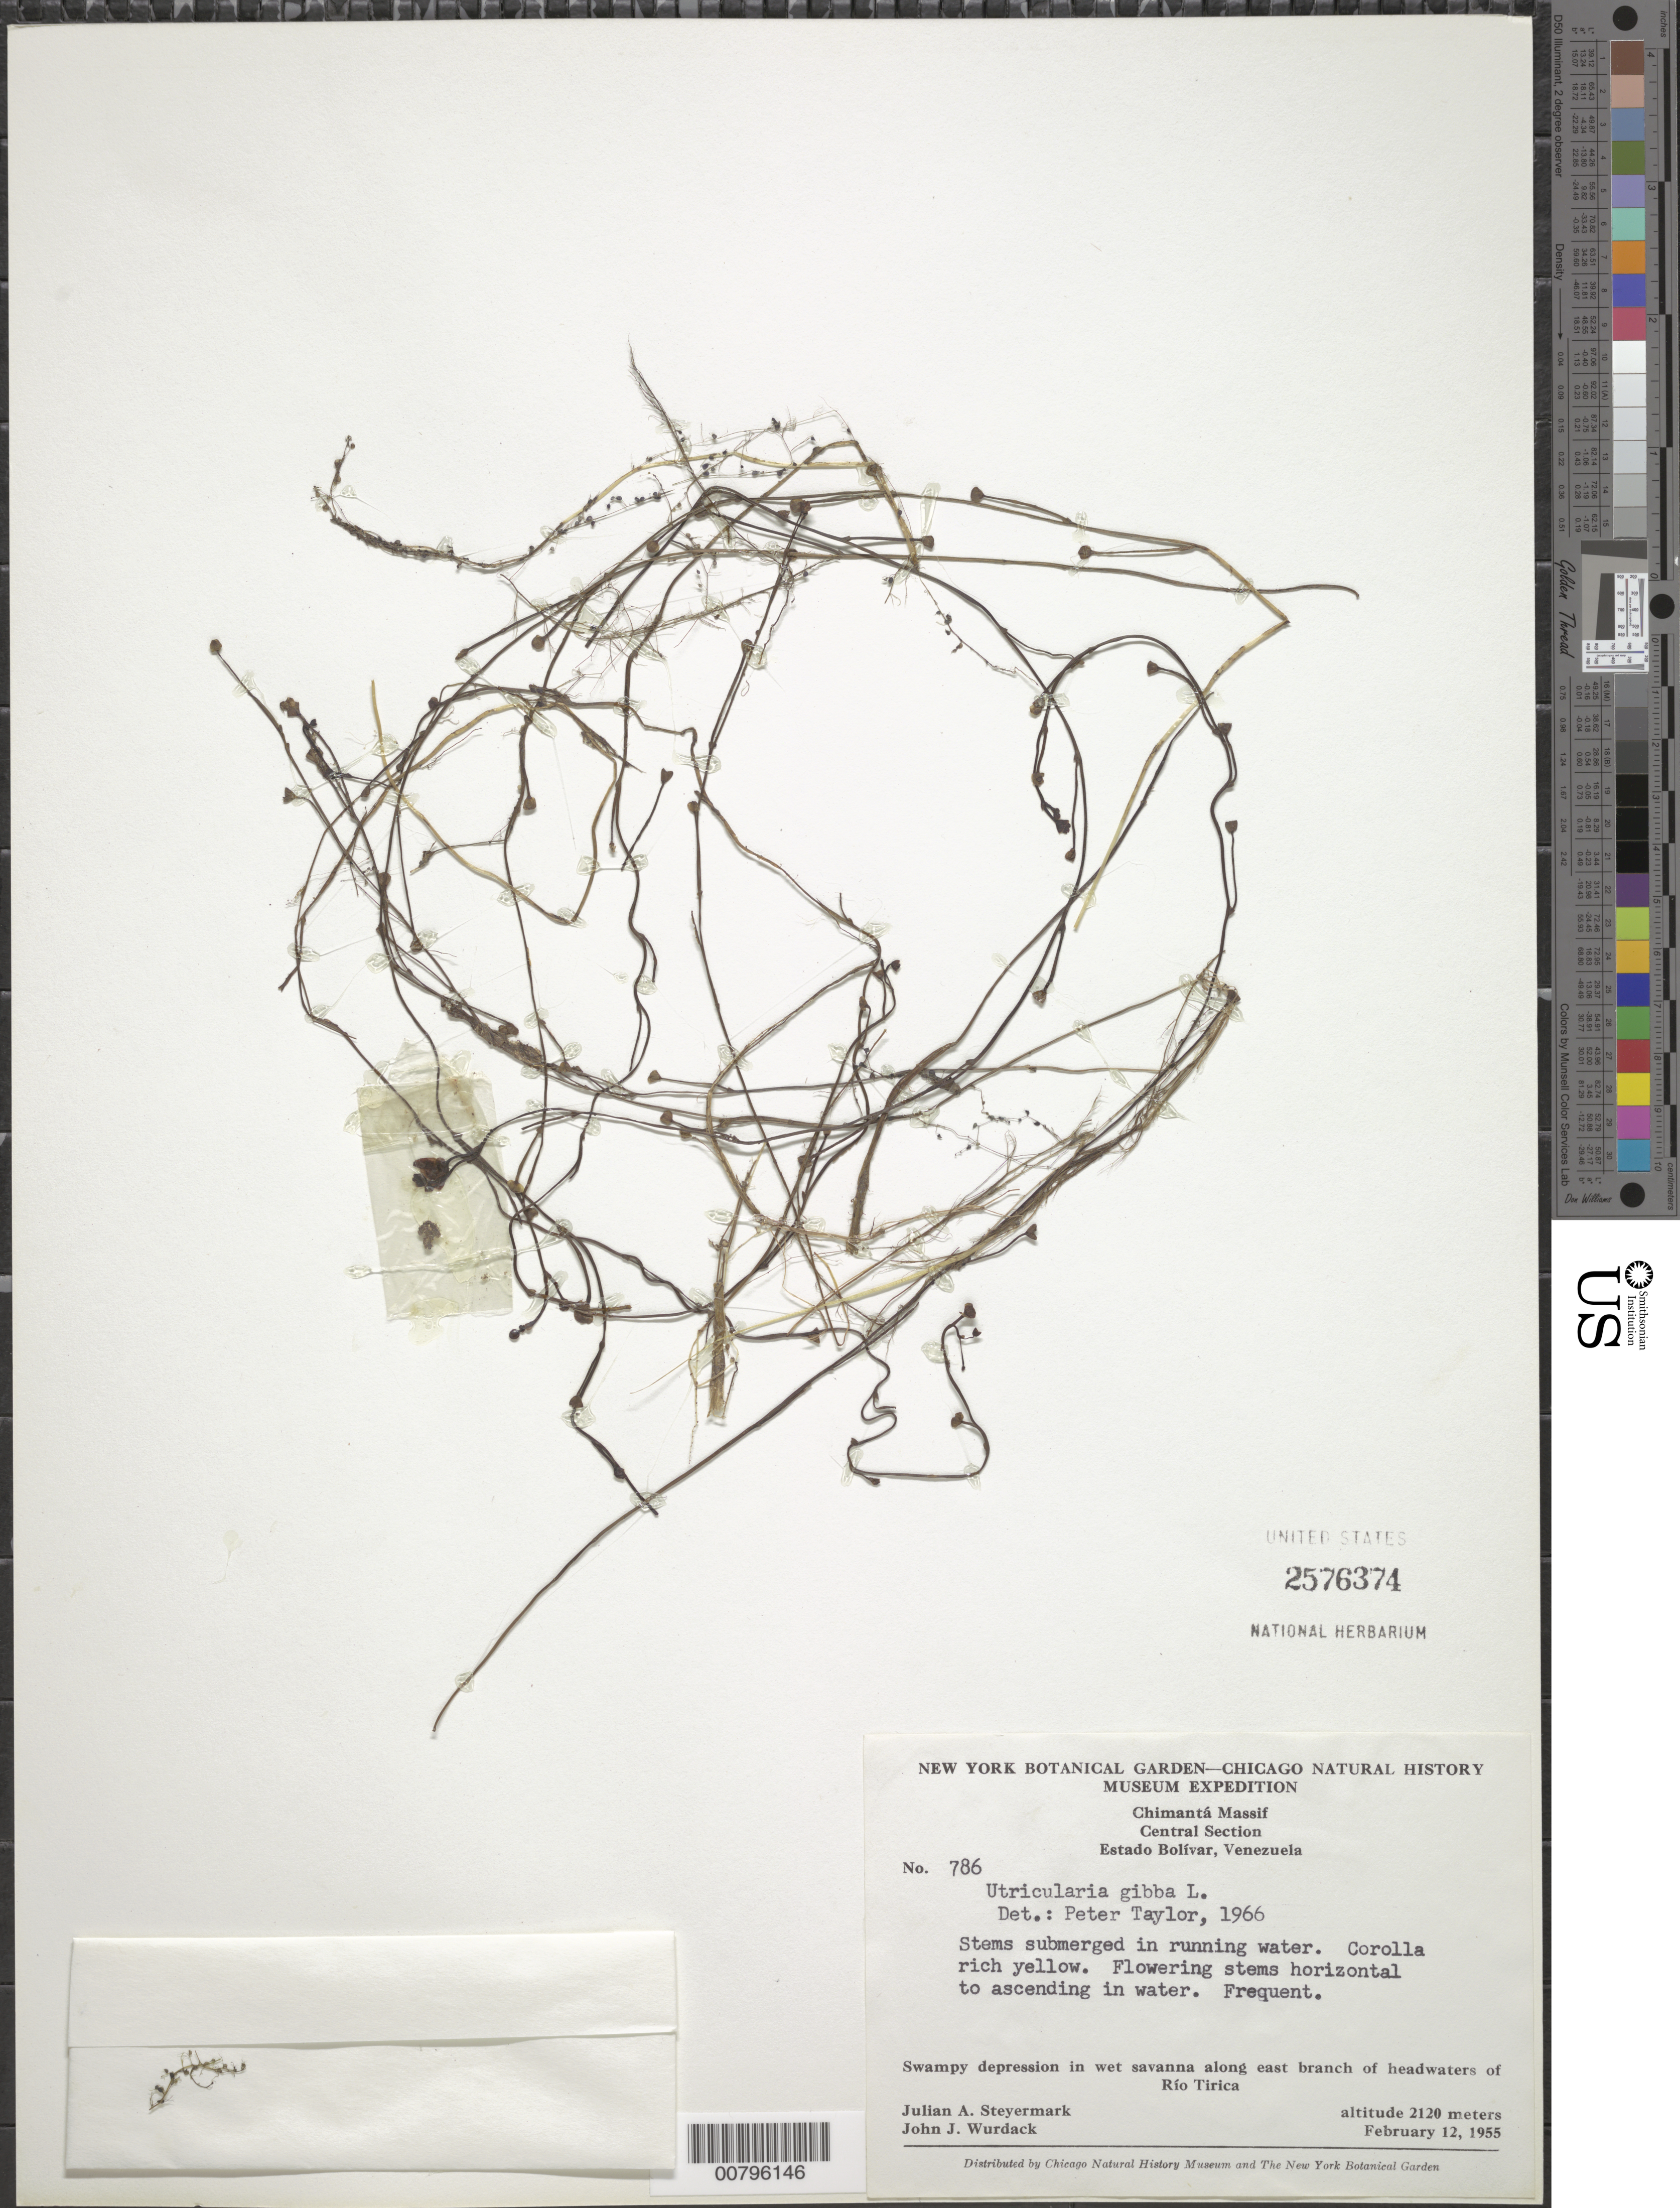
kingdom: Plantae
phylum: Tracheophyta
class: Magnoliopsida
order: Lamiales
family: Lentibulariaceae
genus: Utricularia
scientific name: Utricularia gibba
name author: L.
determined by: Taylor, P.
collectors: J. Steyermark & J. J. Wurdack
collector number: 55 786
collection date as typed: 12-Feb-55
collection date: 1955-02-12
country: Venezuela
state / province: Bolívar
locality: Chimantá Massif, central section, along east branch of headwaters of Río Tirica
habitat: Swampy depression in wet savanna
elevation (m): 2120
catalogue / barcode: US 2576374